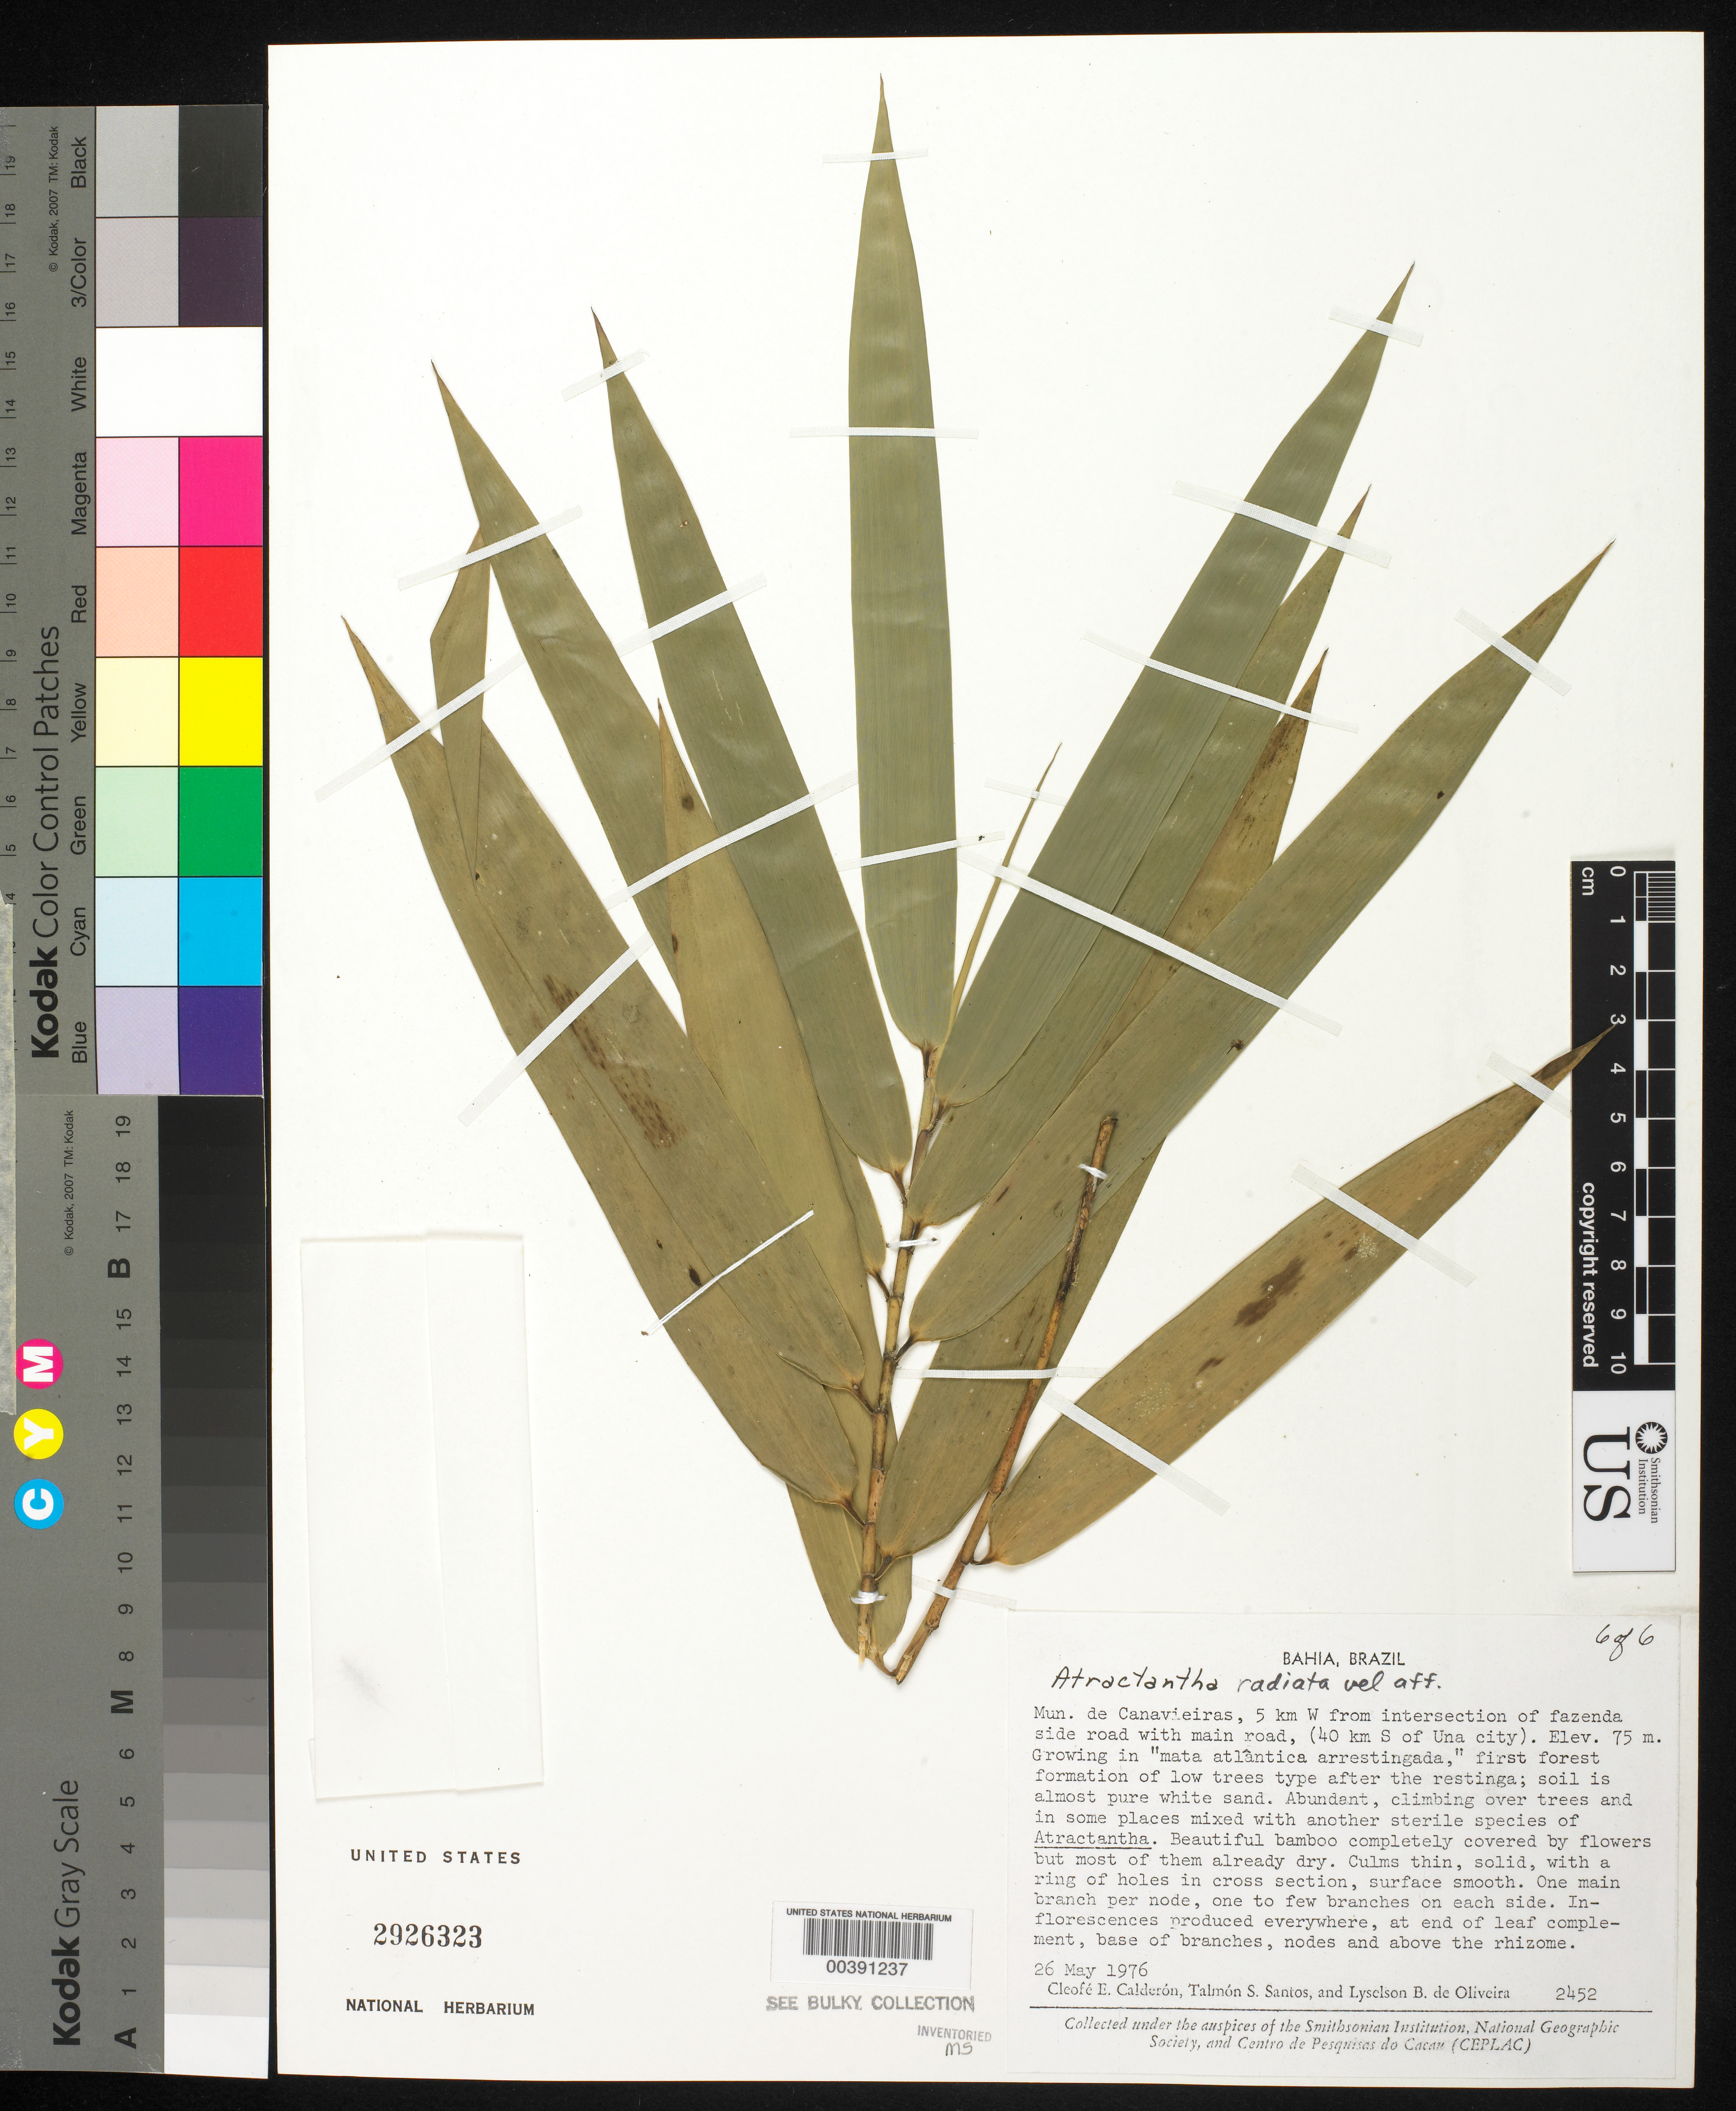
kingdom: Plantae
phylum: Tracheophyta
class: Liliopsida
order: Poales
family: Poaceae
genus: Atractantha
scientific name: Atractantha radiata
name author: McClure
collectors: C. E. Calderón, T. S. Santos & L. de Oliveira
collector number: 2452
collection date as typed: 26 May 1976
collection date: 1976-05-26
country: Brazil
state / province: Bahia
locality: Canavieiras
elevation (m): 75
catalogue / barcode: US 2926323